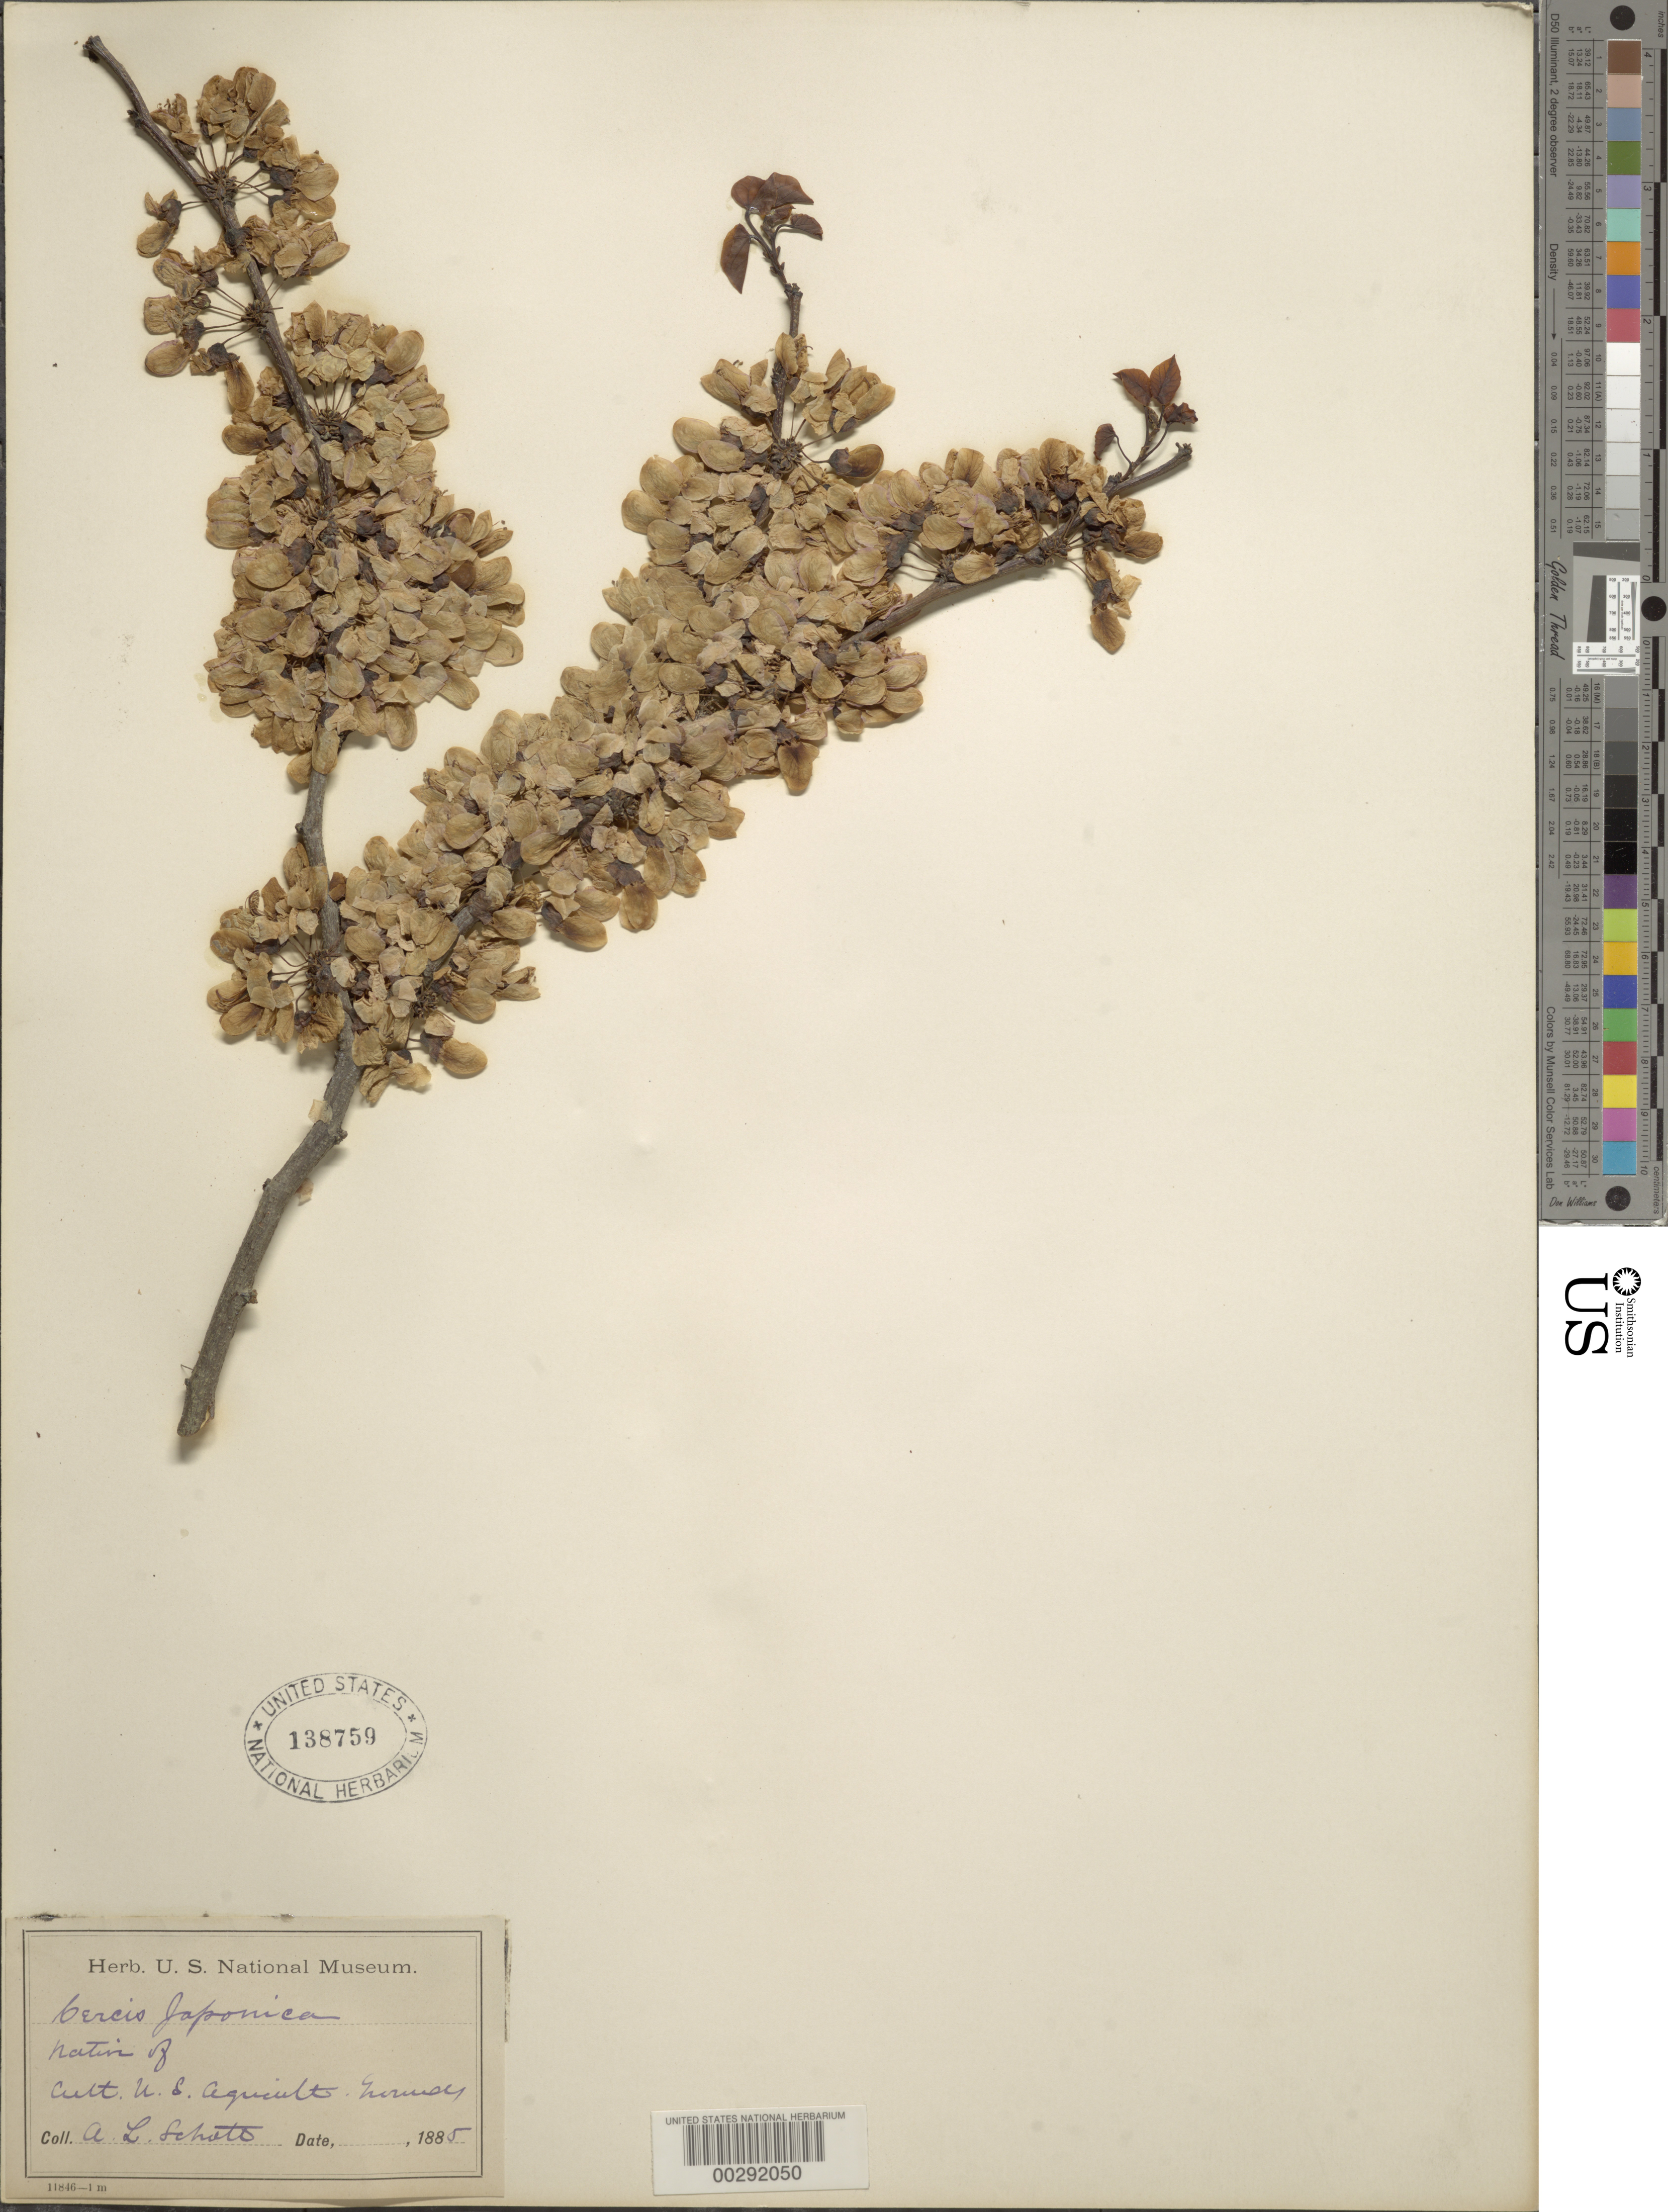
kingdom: Plantae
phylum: Tracheophyta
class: Magnoliopsida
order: Fabales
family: Fabaceae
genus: Cercis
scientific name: Cercis chinensis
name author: Bunge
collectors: A. L. Schott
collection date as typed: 1885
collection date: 1885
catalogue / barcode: US 138759